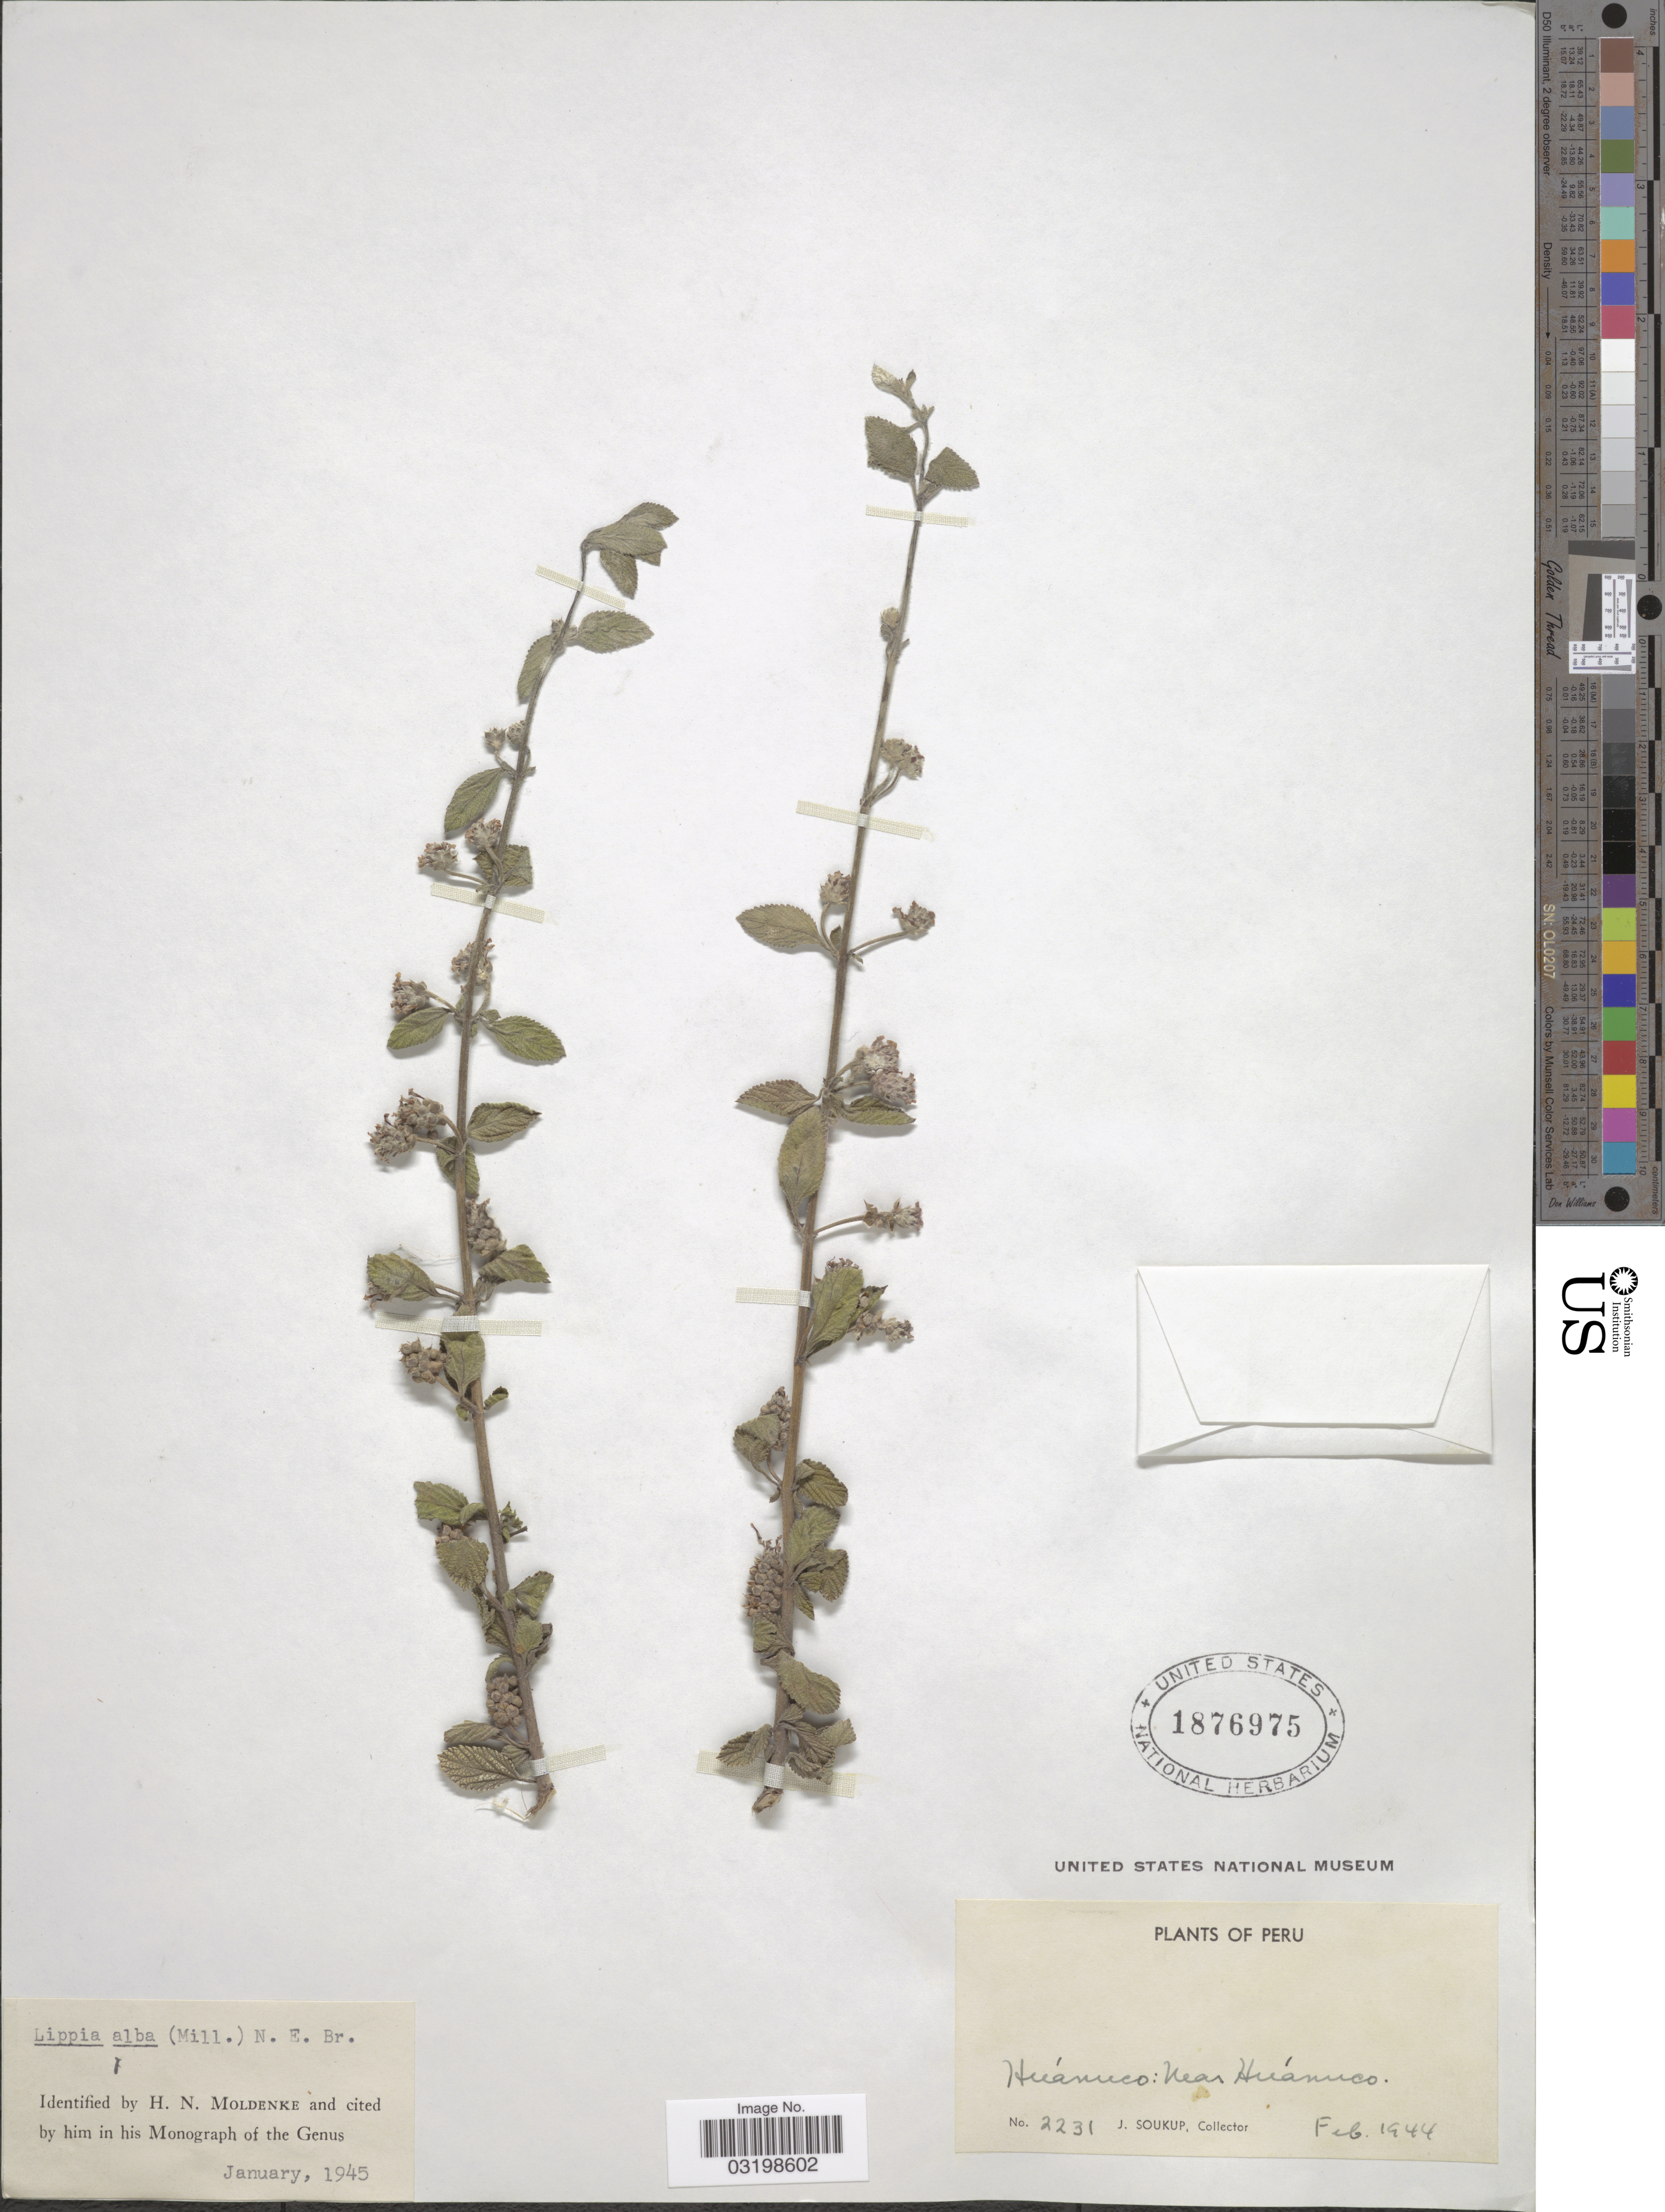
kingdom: Plantae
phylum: Tracheophyta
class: Magnoliopsida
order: Lamiales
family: Verbenaceae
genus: Lippia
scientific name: Lippia alba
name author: (Mill.) N.E. Br. ex Britton & P. Wilson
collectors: J. Soukup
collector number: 2231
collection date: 1944-02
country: Peru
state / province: Huánuco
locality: Near Huánuco.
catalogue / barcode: US 1876975